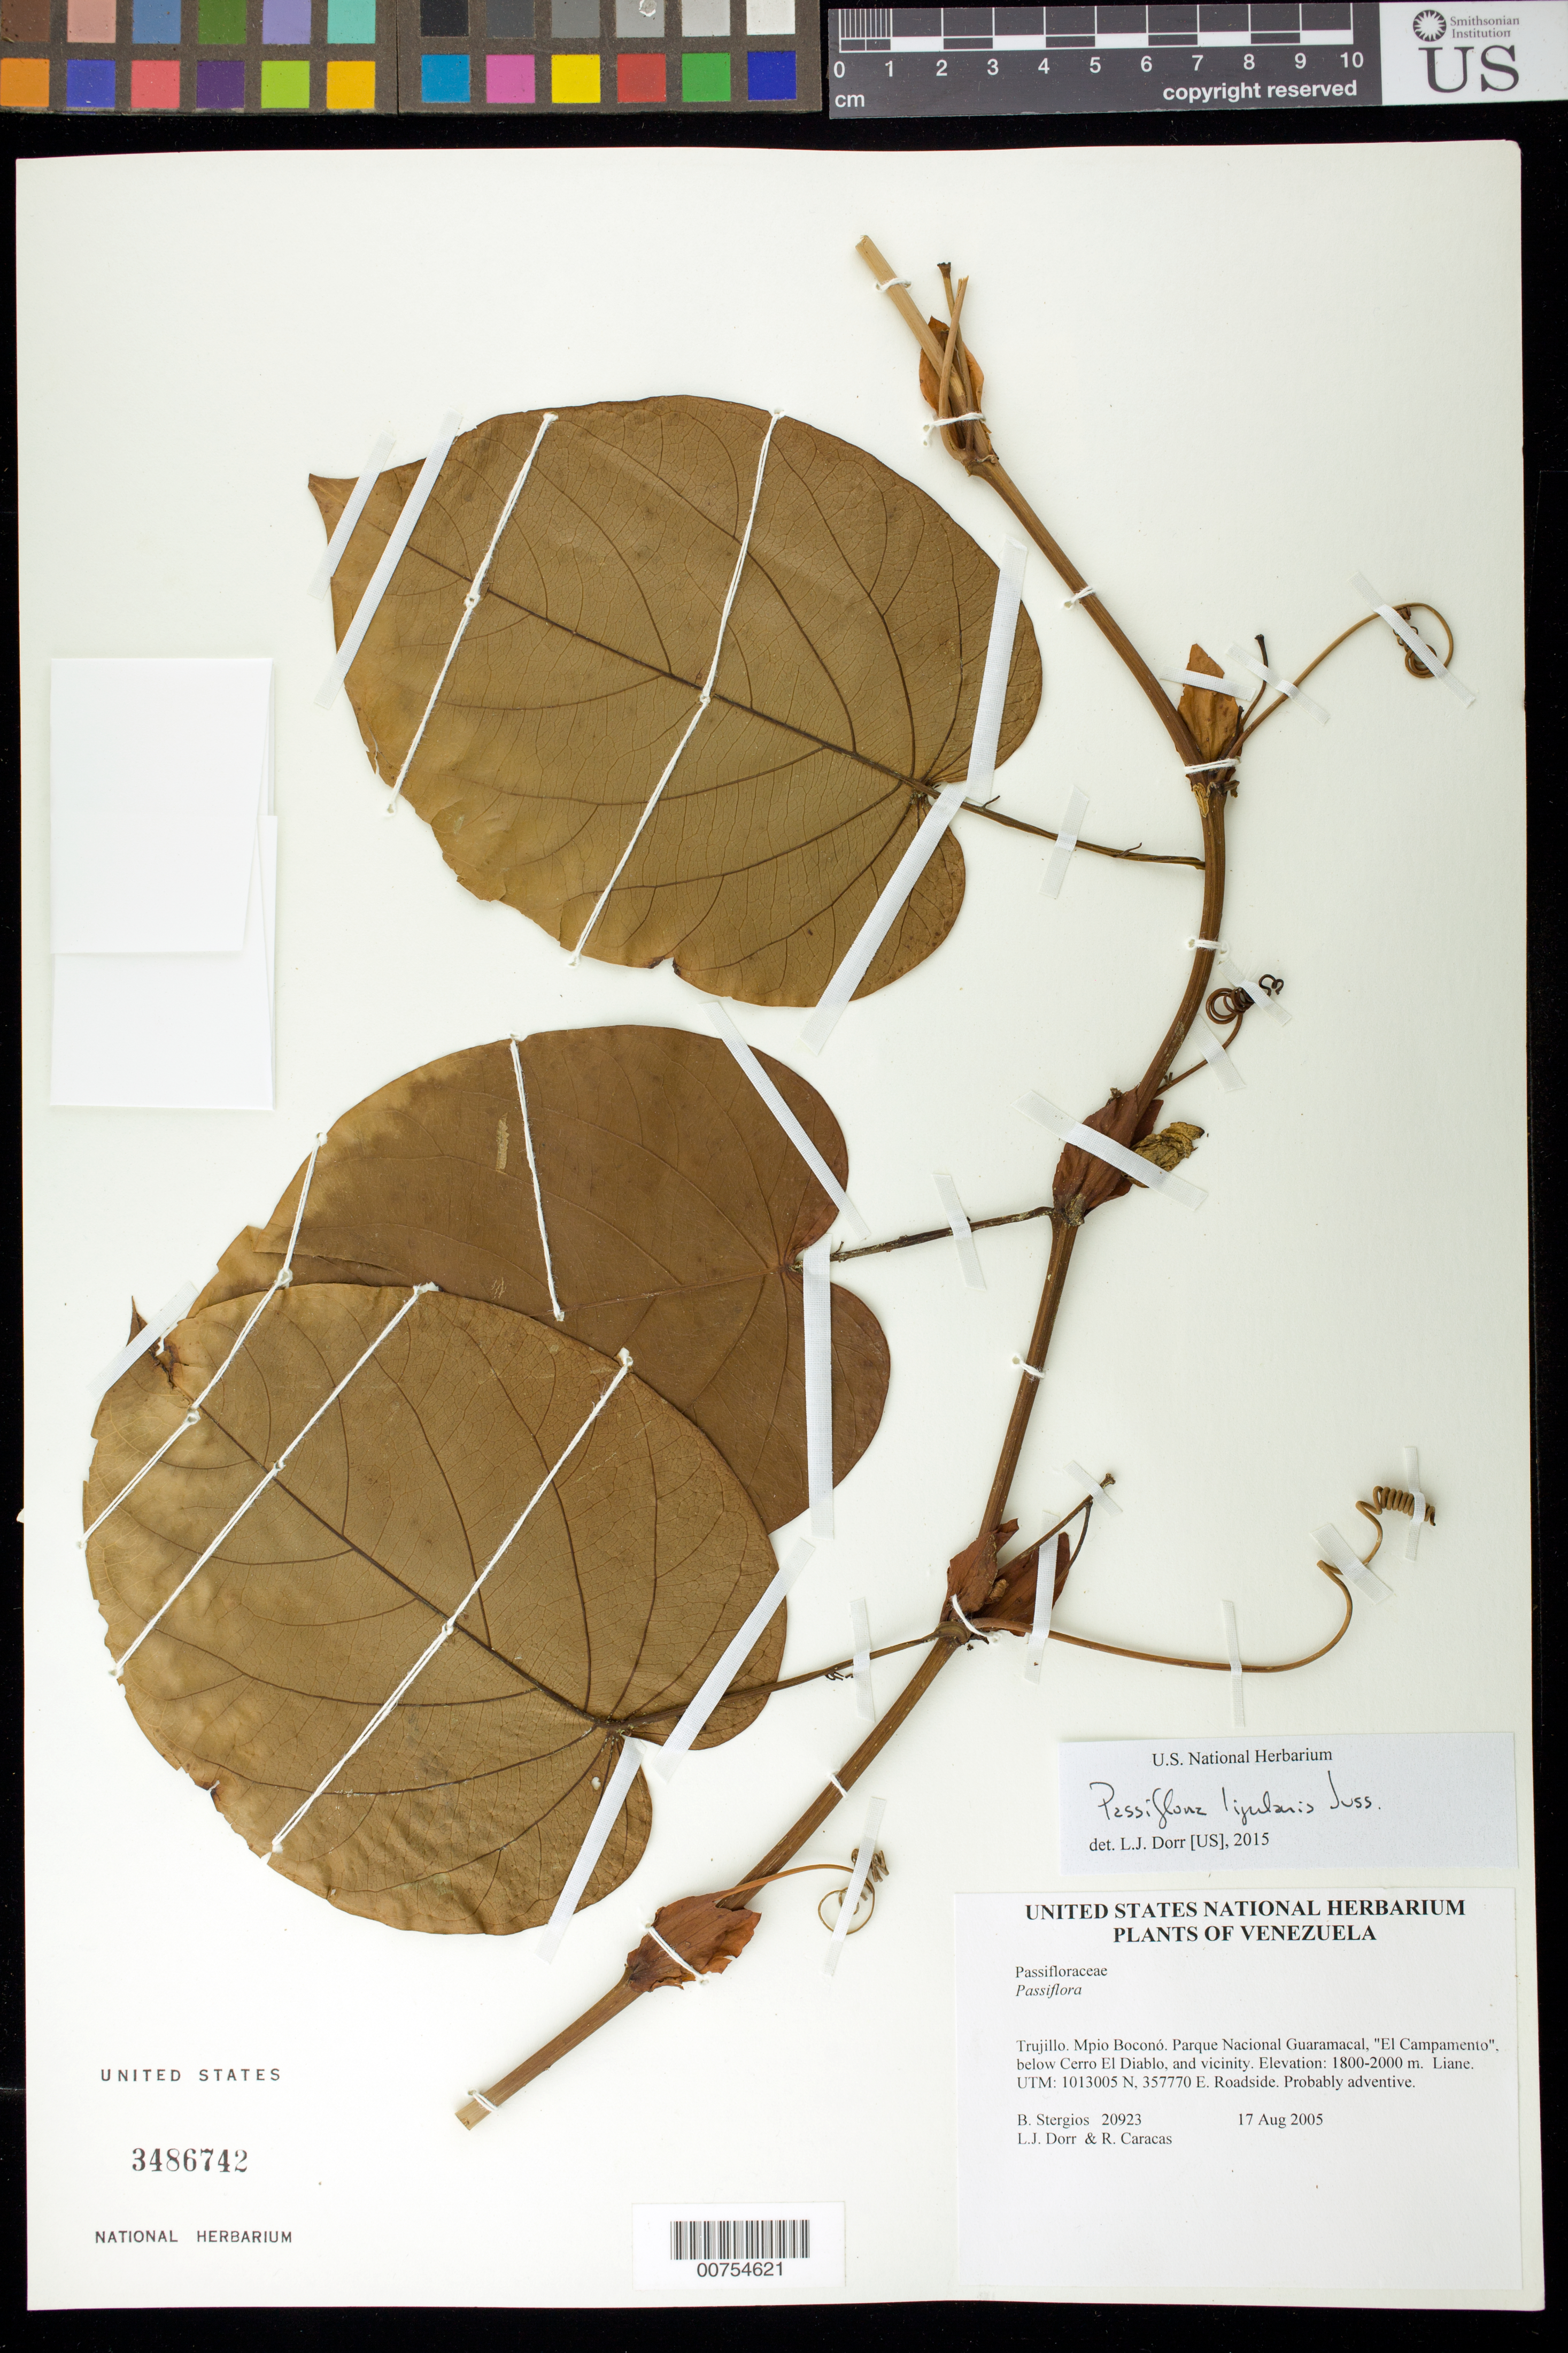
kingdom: Plantae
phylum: Tracheophyta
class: Magnoliopsida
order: Malpighiales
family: Passifloraceae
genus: Passiflora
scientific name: Passiflora ligularis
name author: Juss.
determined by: Dorr, L. J., (BOT), Smithsonian Institution - National Museum of Natural History (UNITED STATES)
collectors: B. G. Stergios, L. J. Dorr & R. Caracas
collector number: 20923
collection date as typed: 17 Aug 2005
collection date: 2005-08-17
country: Venezuela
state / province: Trujillo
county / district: Boconó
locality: Parque Nacional Guaramacal, "El Campamento", below Cerro El Diablo, and vicinity.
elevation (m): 1800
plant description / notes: PORT, US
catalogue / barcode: US 3486742